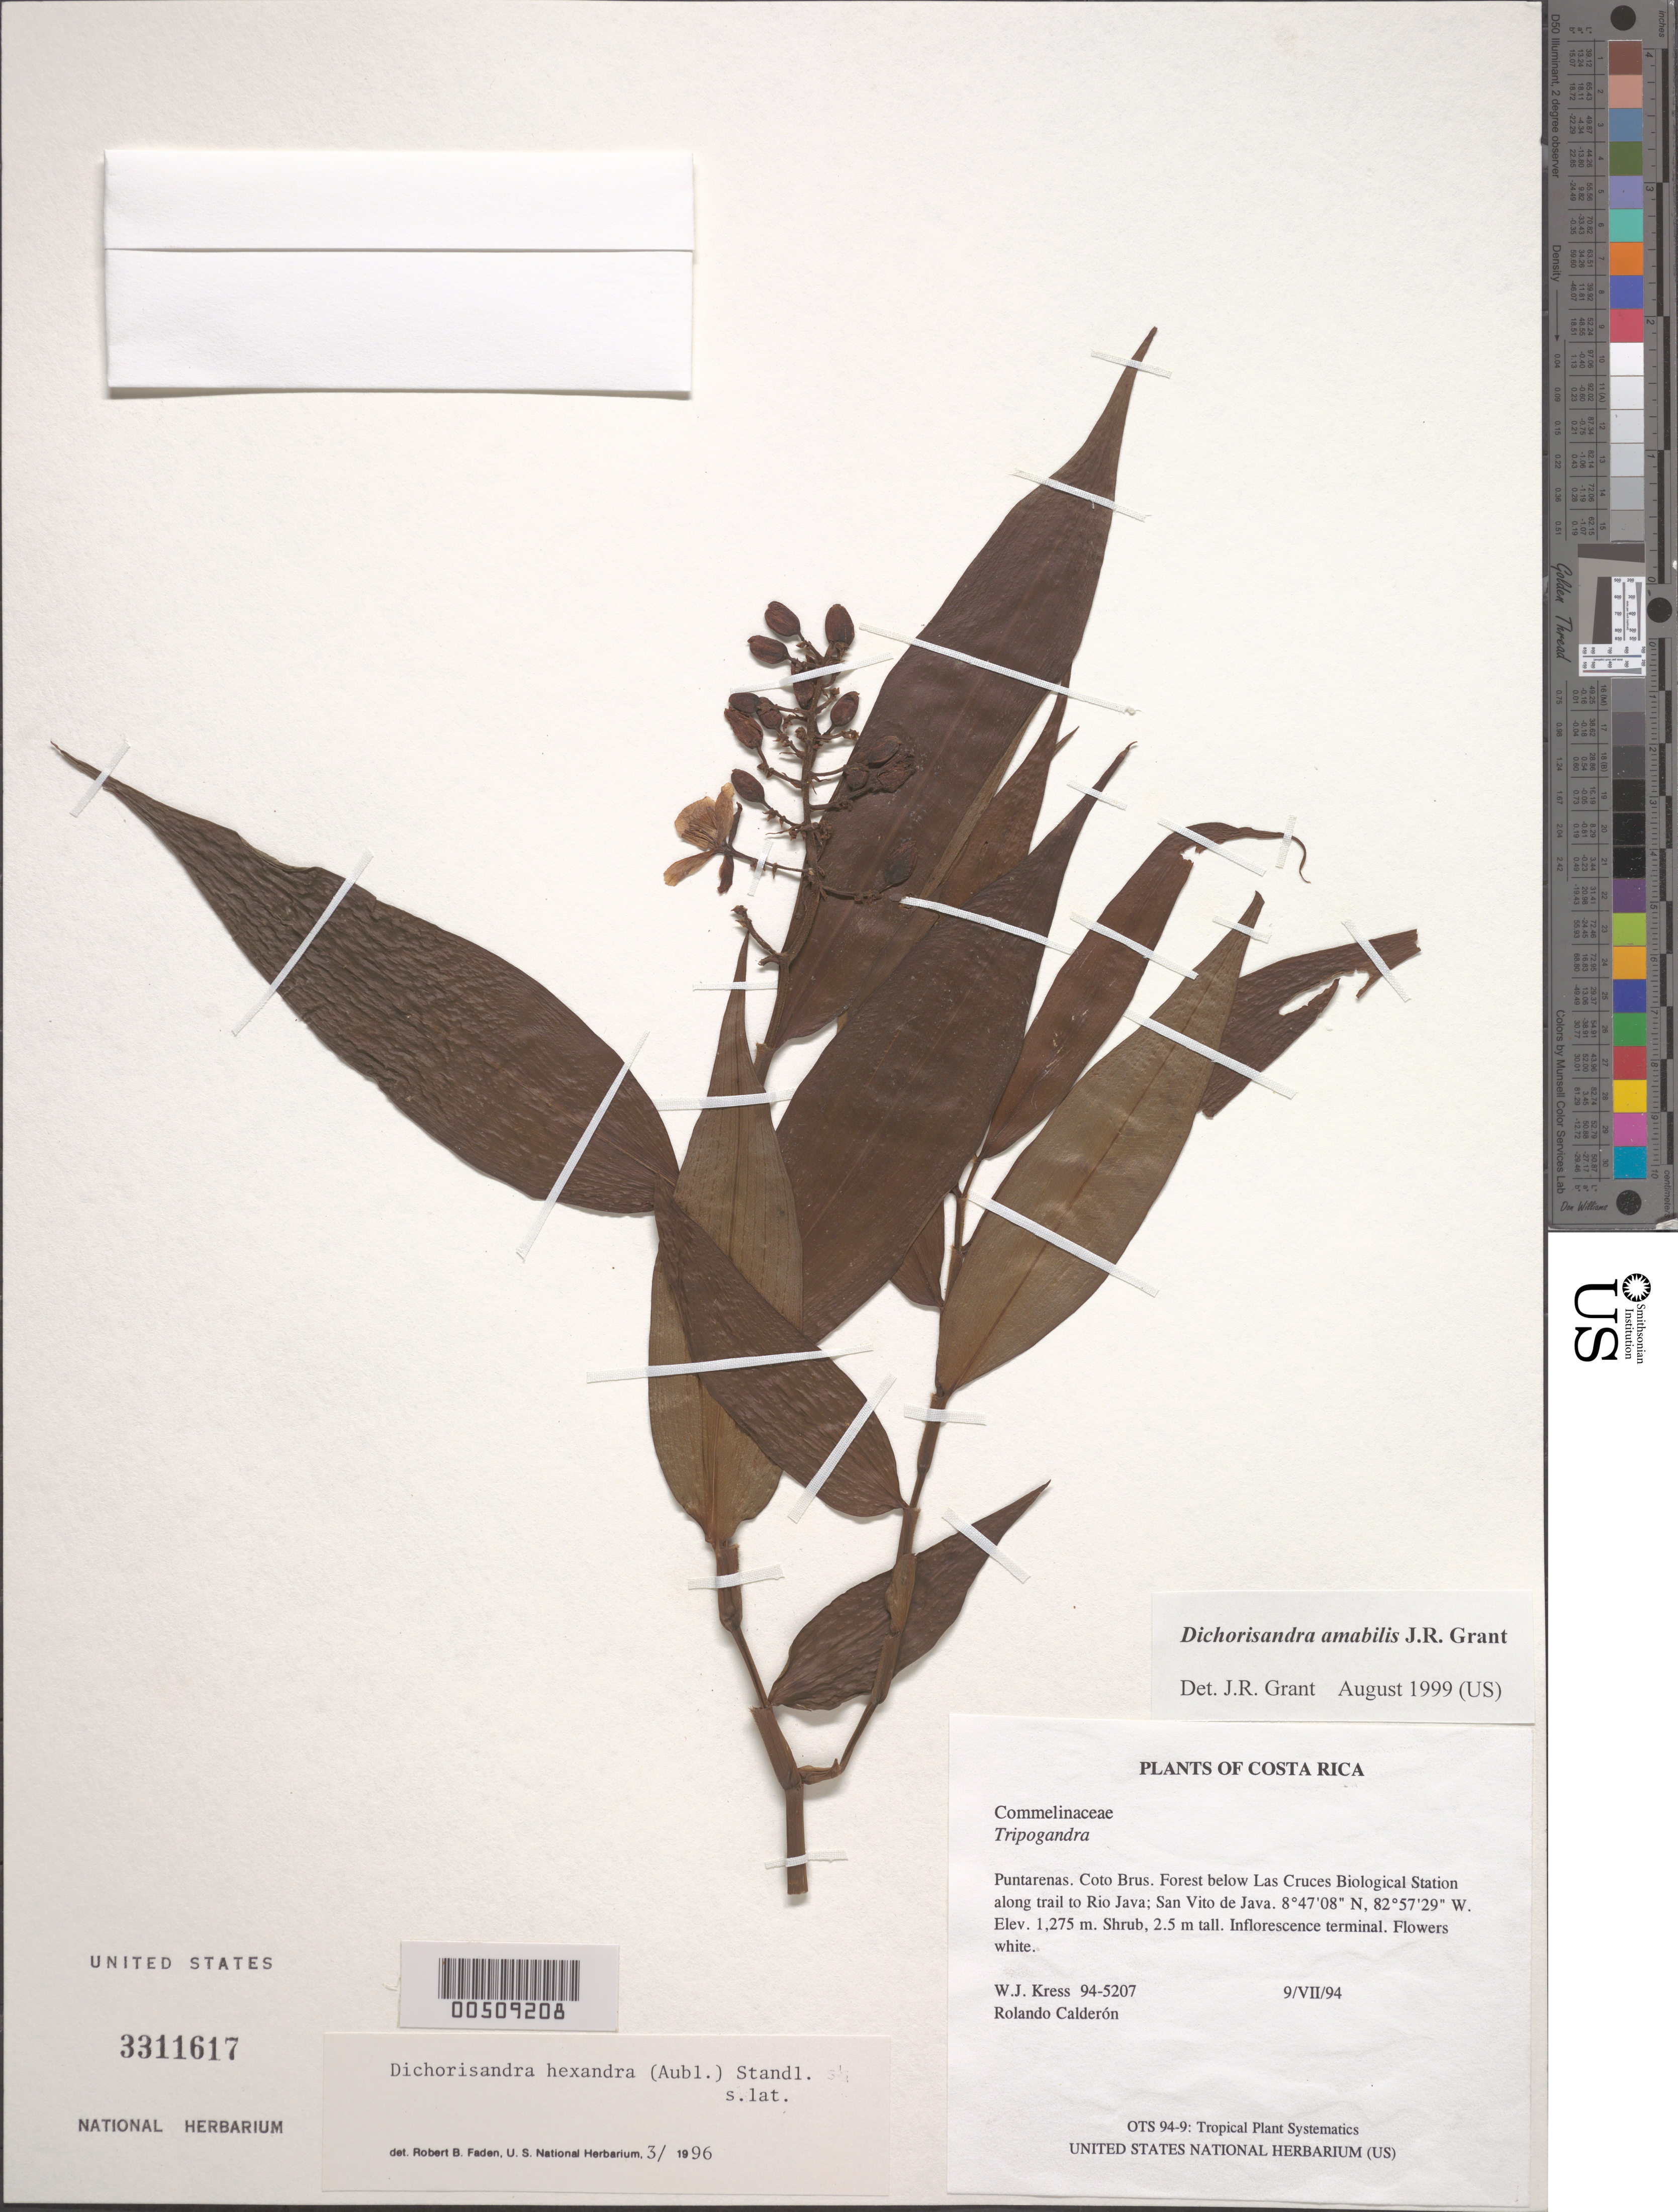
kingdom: Plantae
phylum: Tracheophyta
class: Liliopsida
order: Commelinales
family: Commelinaceae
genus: Dichorisandra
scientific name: Dichorisandra hexandra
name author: (Aubl.) Standl.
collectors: W. J. Kress & R. Calderon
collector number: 94-5207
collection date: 1994-07-09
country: Costa Rica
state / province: Puntarenas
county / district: Coto Brus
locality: Forest below Las Cruces Biological Station along trail to Rio Java; San Vito de Java.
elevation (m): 1275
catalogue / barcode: US 3311617